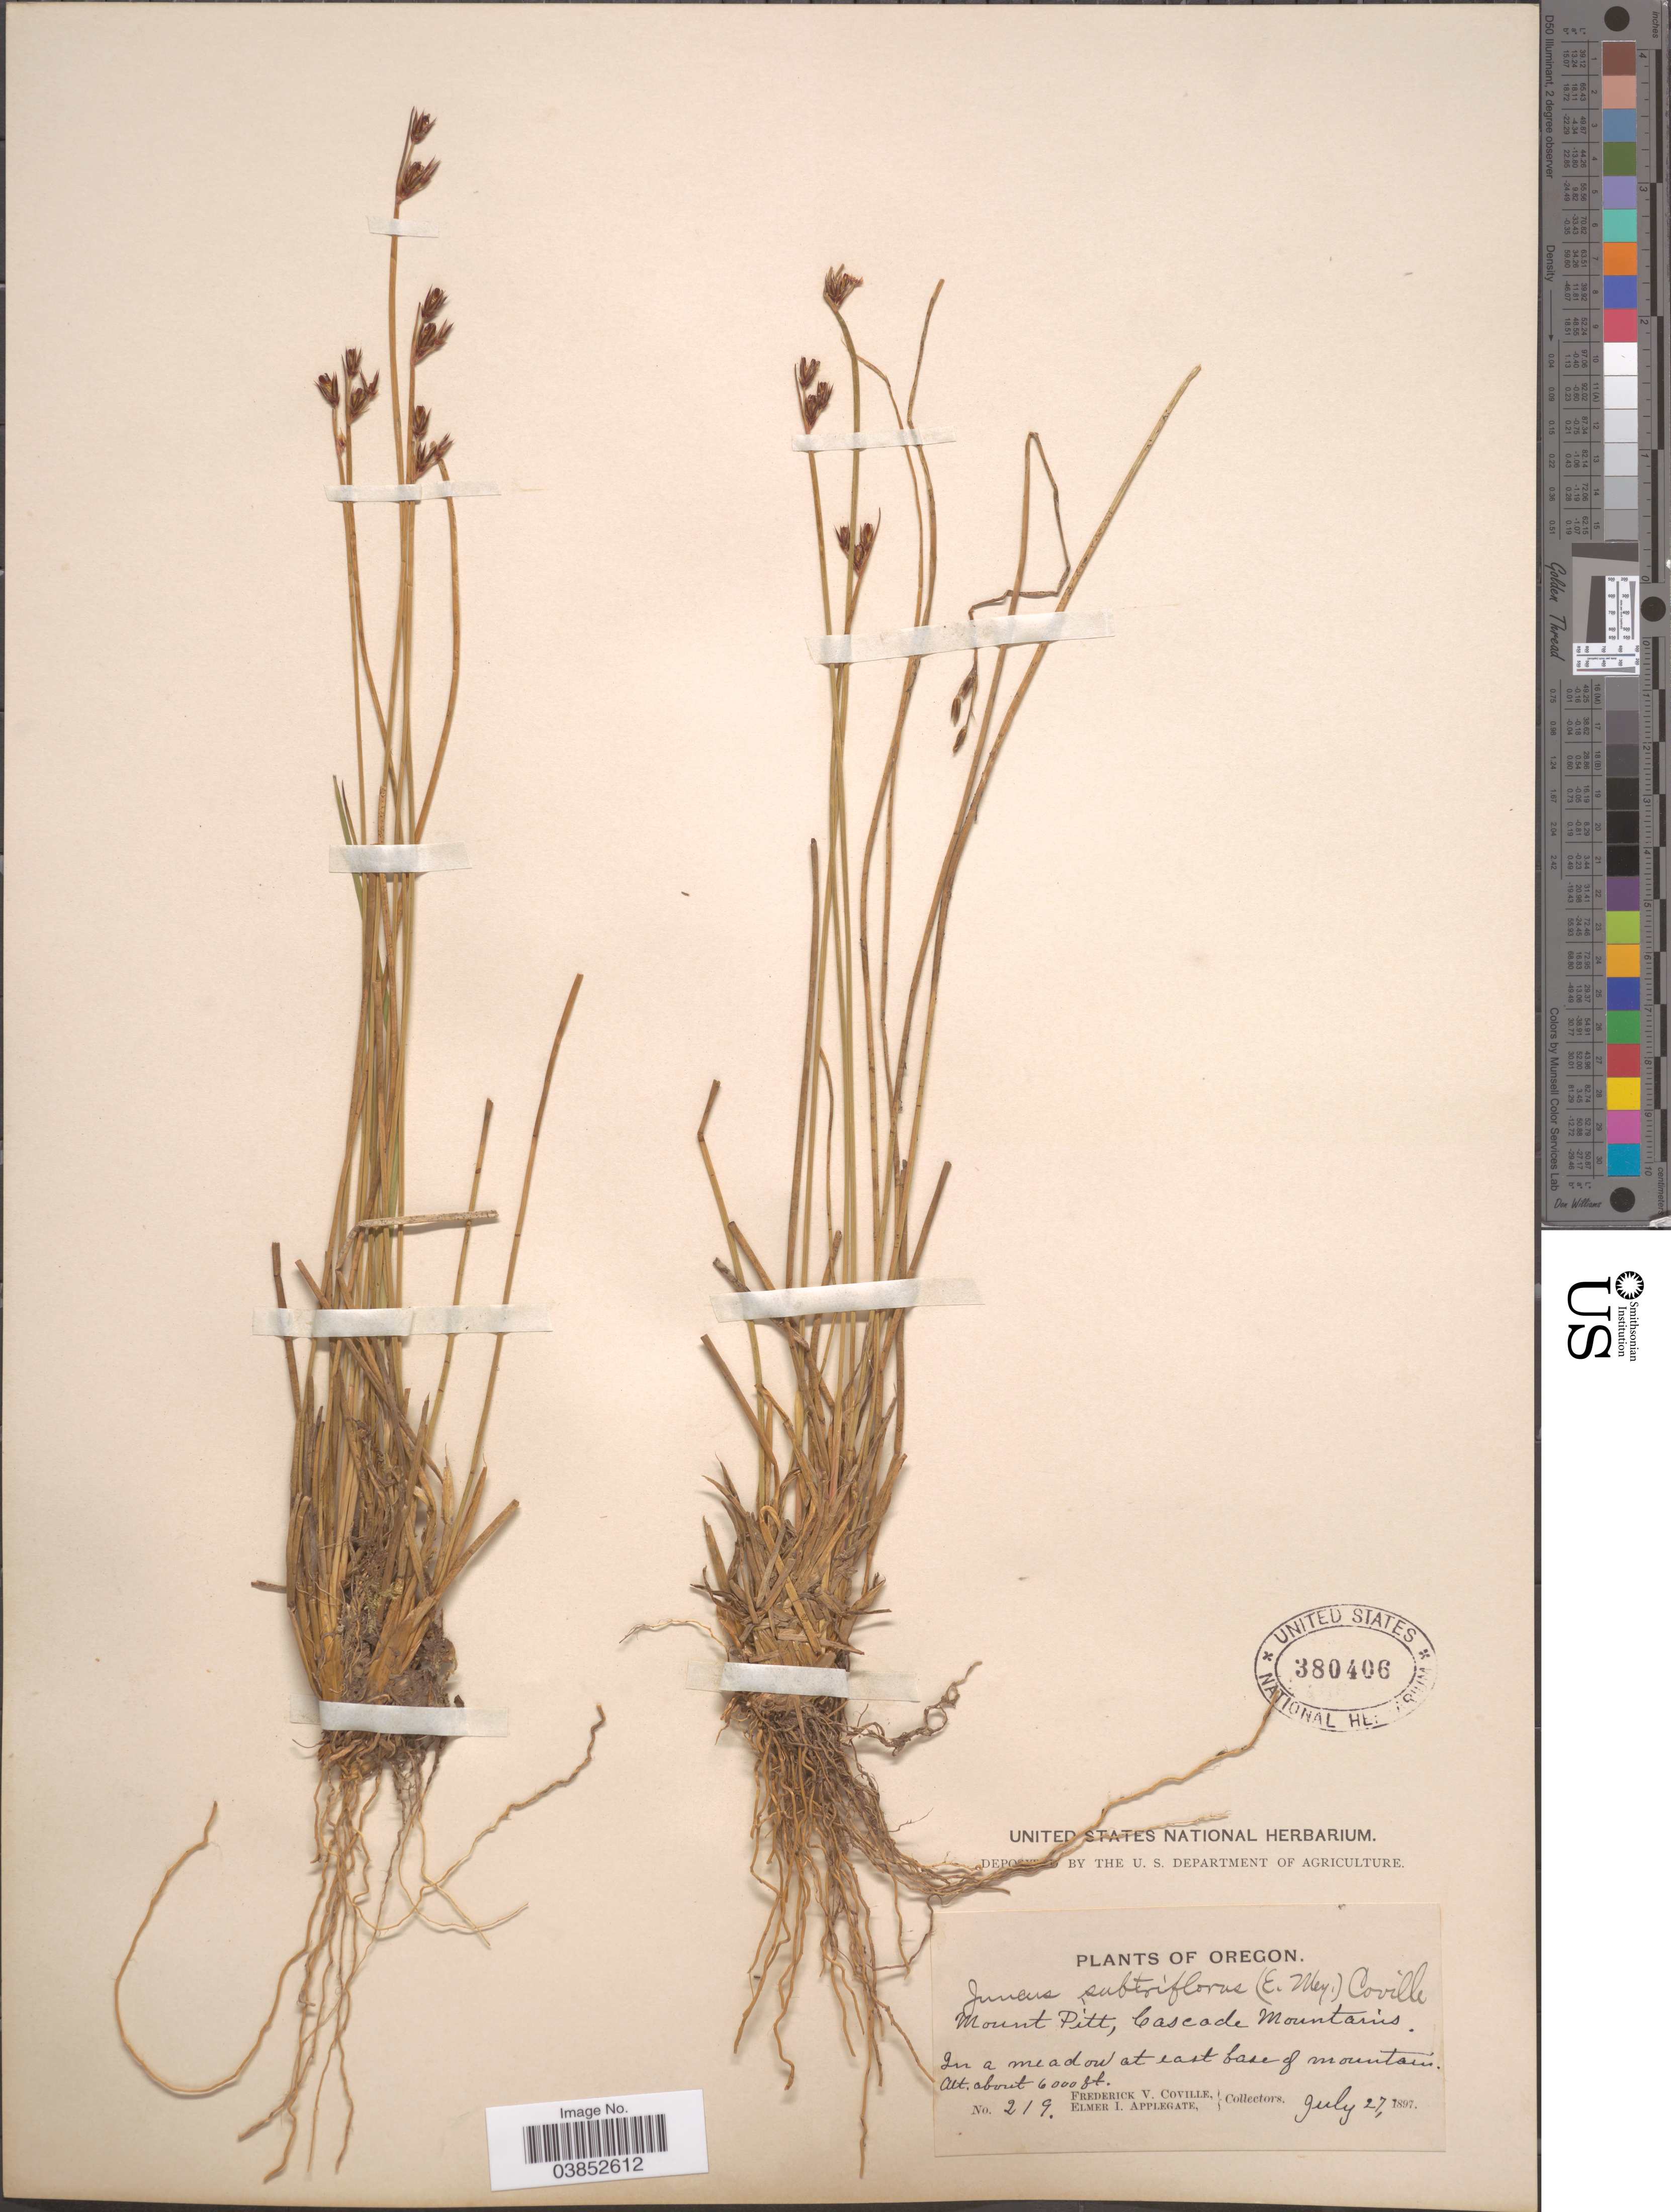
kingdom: Plantae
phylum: Tracheophyta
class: Liliopsida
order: Poales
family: Juncaceae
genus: Juncus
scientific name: Juncus drummondii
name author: E. Mey.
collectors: F. V. Coville & E. I. Applegate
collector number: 219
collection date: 1897-07-27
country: United States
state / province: Oregon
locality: Mount Pitt, Cascade Mountains.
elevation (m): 1829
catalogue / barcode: US 380406